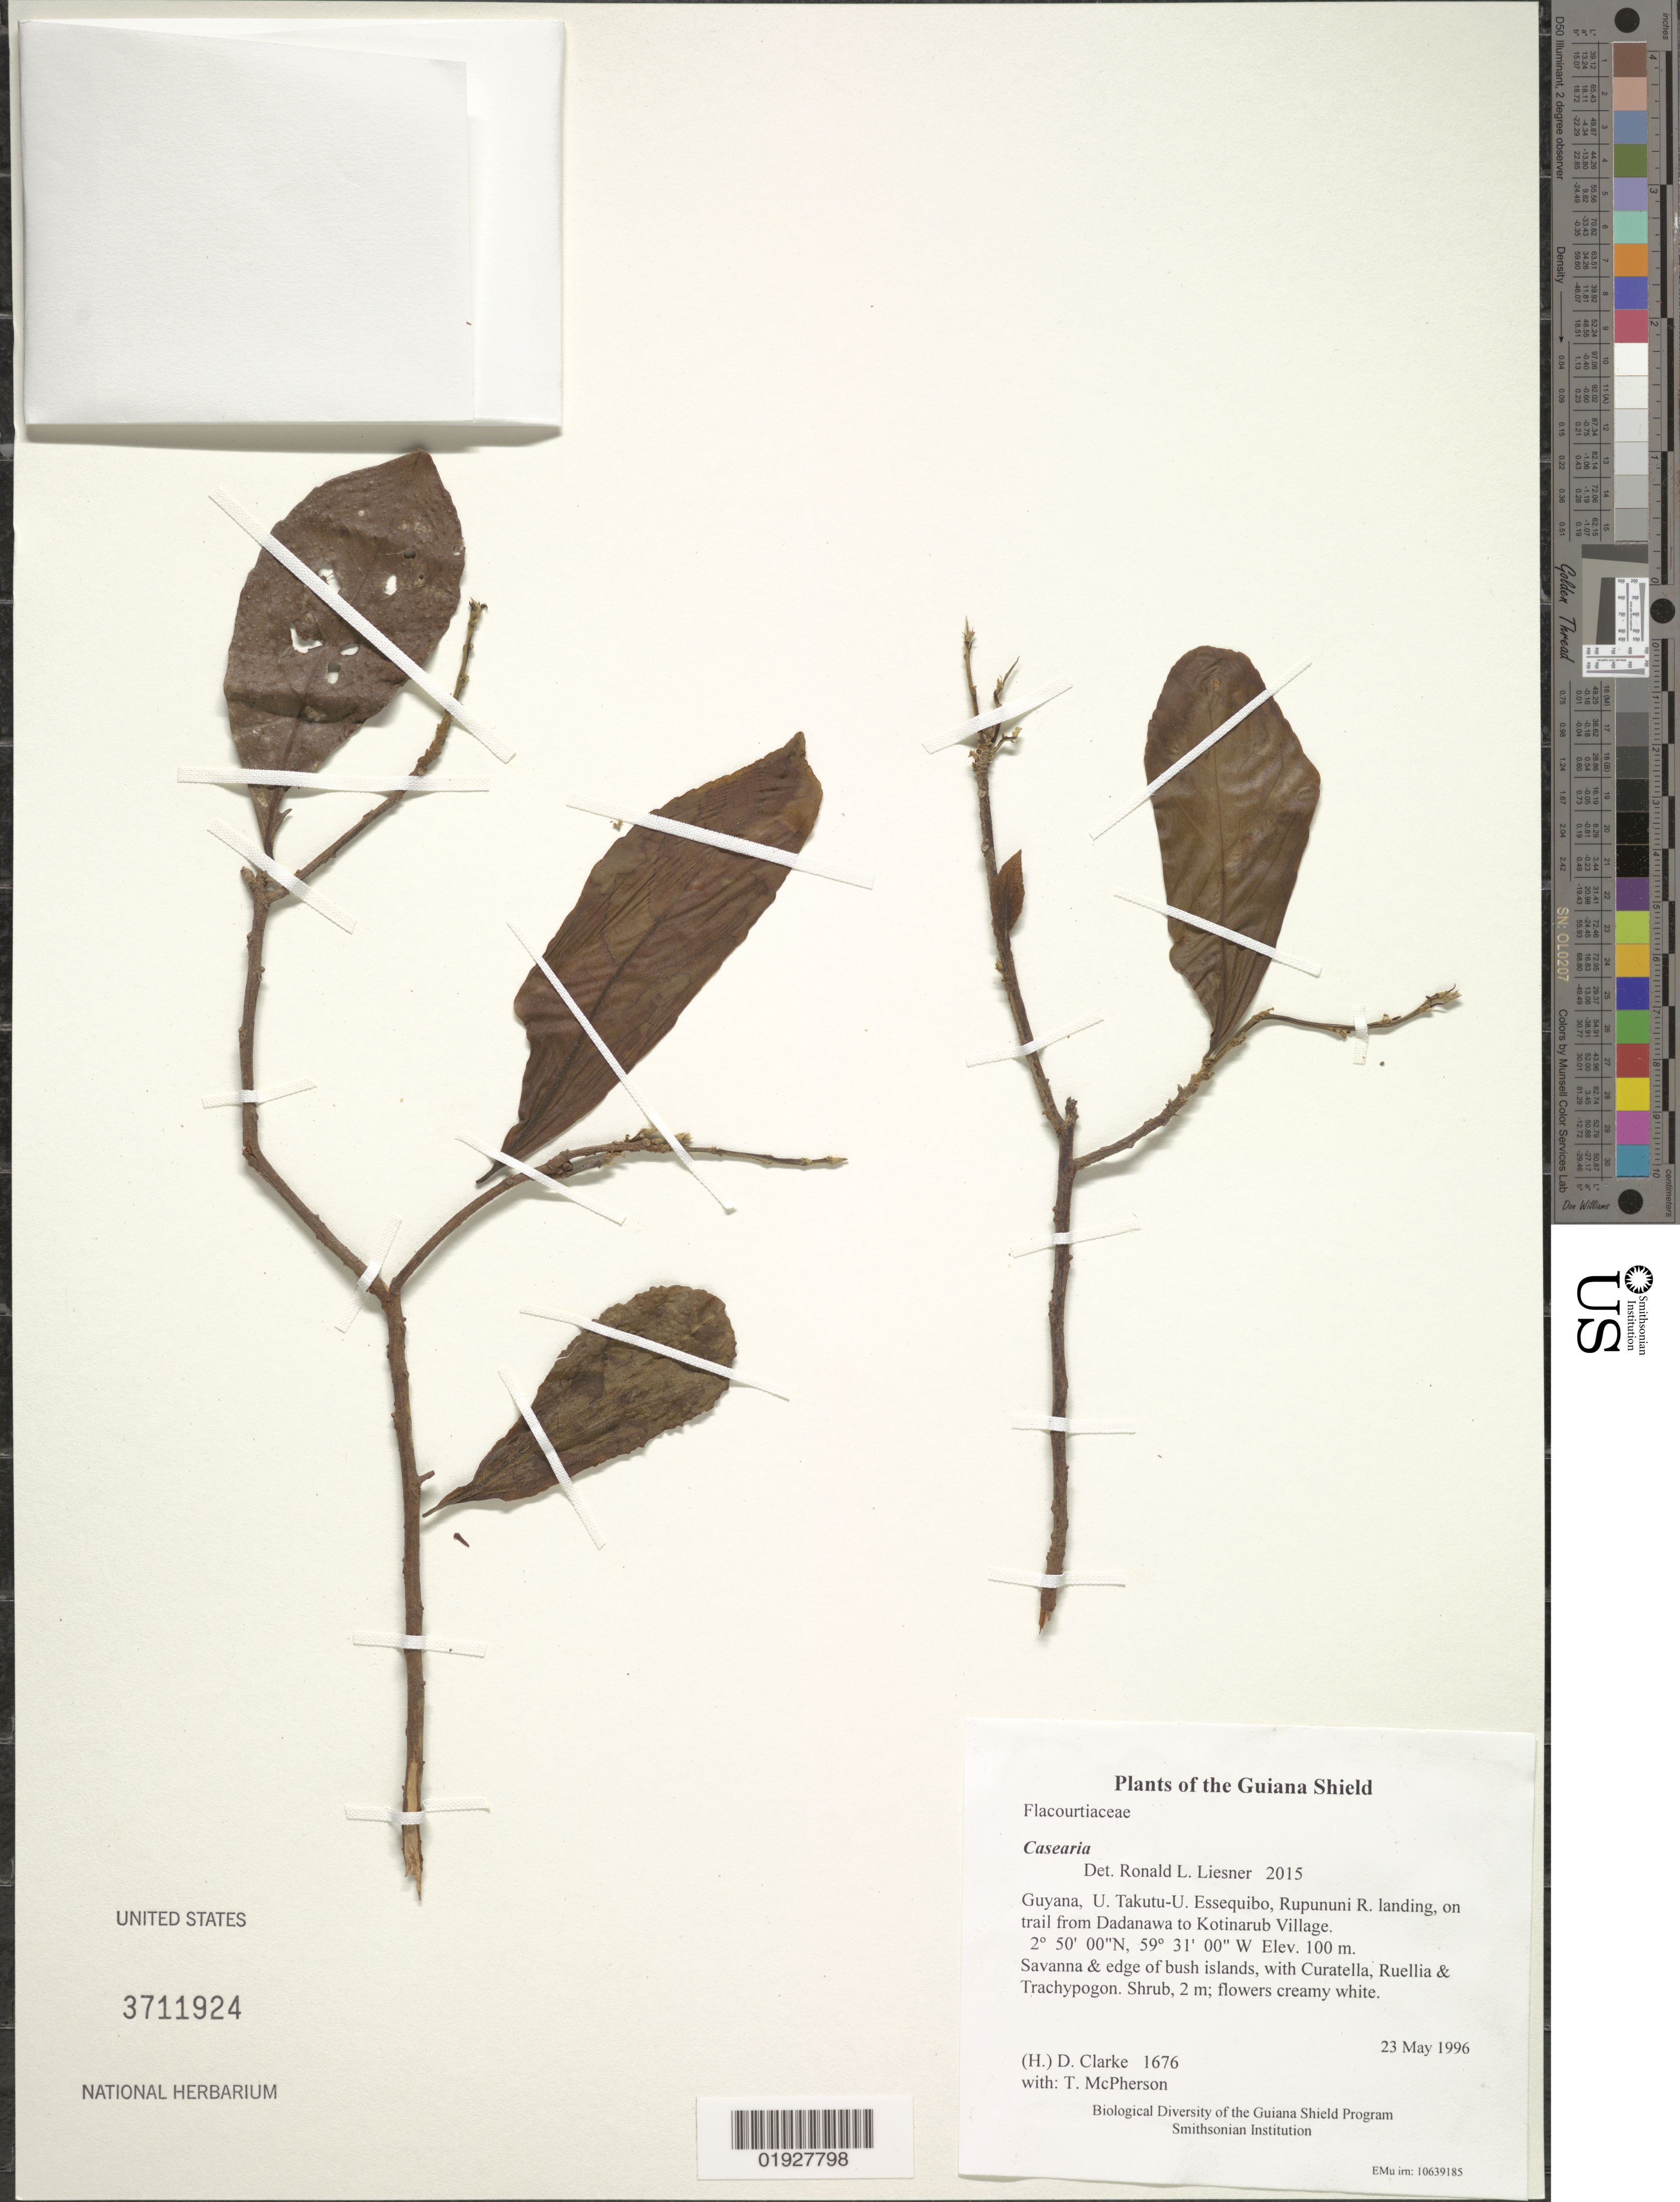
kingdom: Plantae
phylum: Tracheophyta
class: Magnoliopsida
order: Malpighiales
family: Salicaceae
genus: Casearia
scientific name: Casearia sp.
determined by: Liesner, R. L.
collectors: H. D. Clarke & T. McPherson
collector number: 1676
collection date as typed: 23 May 1996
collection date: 1996-05-23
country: Guyana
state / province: U. Takutu-U. Essequibo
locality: Rupununi R. landing, on trail from Dadanawa to Kotinarub Village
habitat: Savanna & edge of bush islands, with Curatella, Ruellia & Trachypogon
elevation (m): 100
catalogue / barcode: US 3711924